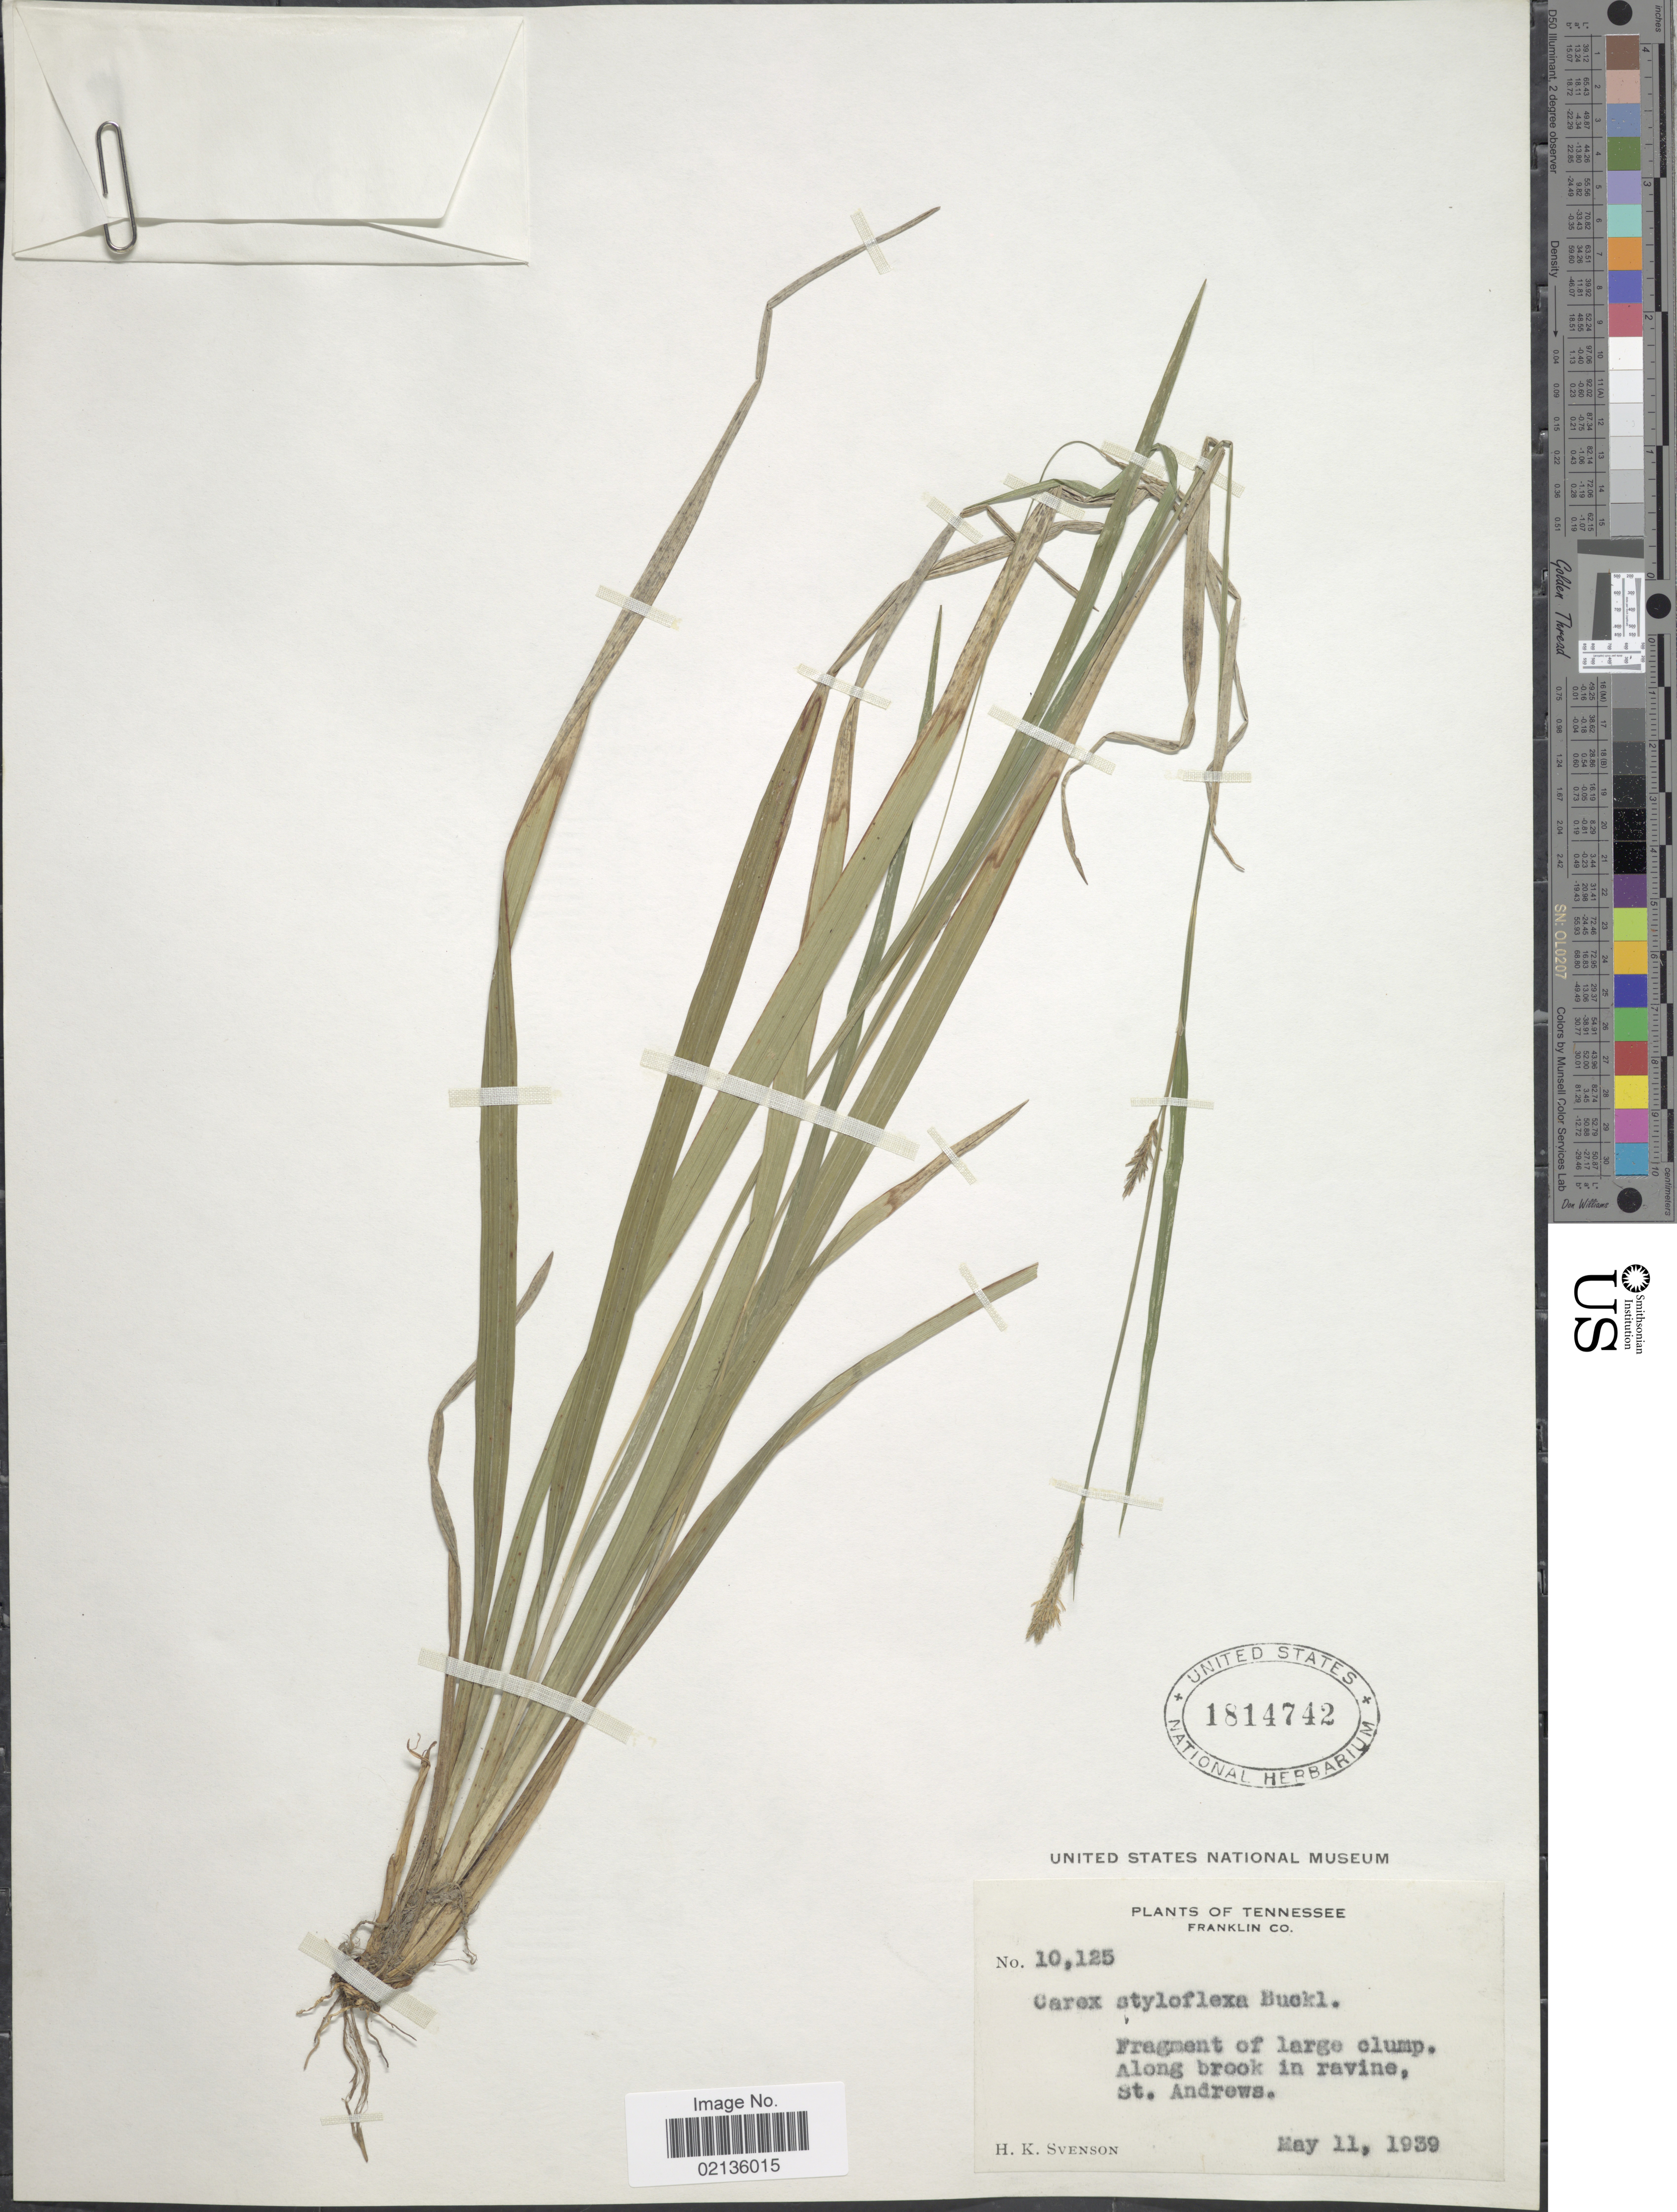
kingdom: Plantae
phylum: Tracheophyta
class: Liliopsida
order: Poales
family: Cyperaceae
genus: Carex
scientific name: Carex styloflexa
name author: Buckley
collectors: H. K. Svenson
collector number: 10125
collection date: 1939-05-11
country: United States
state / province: Tennessee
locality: Franklin Co., Fragment of large clump. Along brook in ravine, St. Andrews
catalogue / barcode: US 1814742